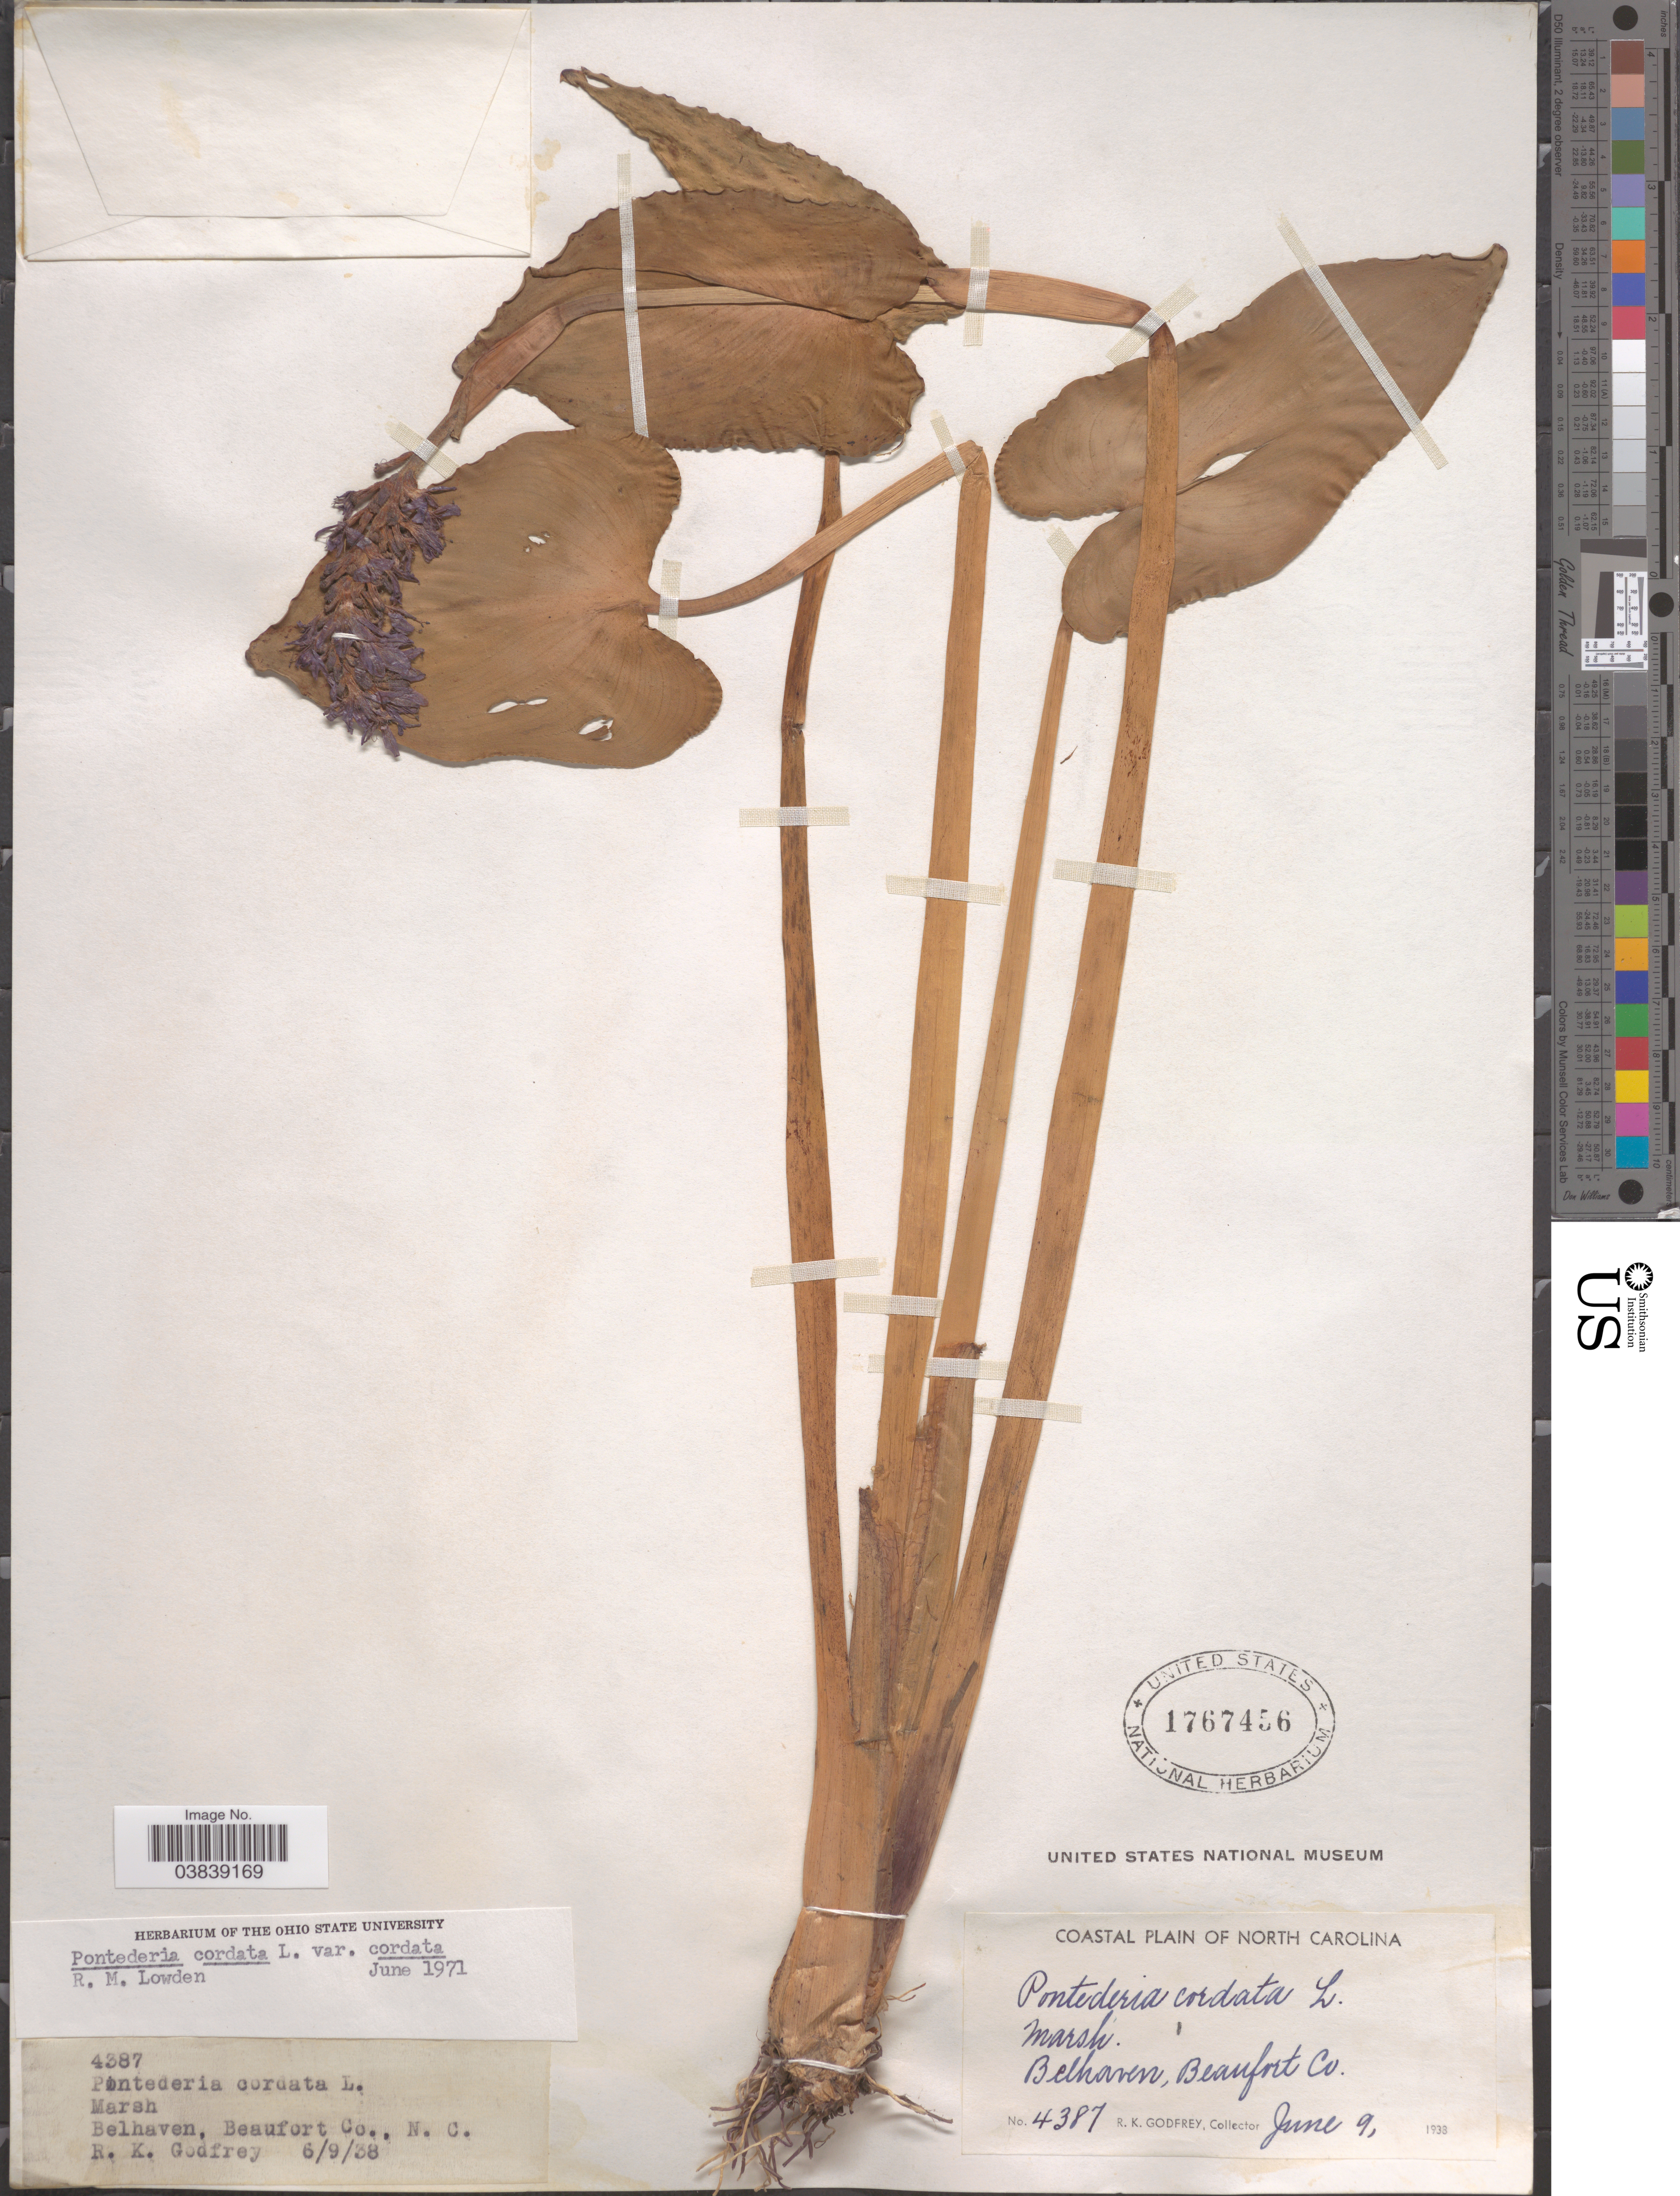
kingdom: Plantae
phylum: Tracheophyta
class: Liliopsida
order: Commelinales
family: Pontederiaceae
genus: Pontederia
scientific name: Pontederia cordata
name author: L.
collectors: R. K. Godfrey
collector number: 4387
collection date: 1938-06-09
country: United States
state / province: North Carolina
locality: Belhaven, Beaufort Co. Coastal Plain of North Carolina.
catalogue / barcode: US 1767456